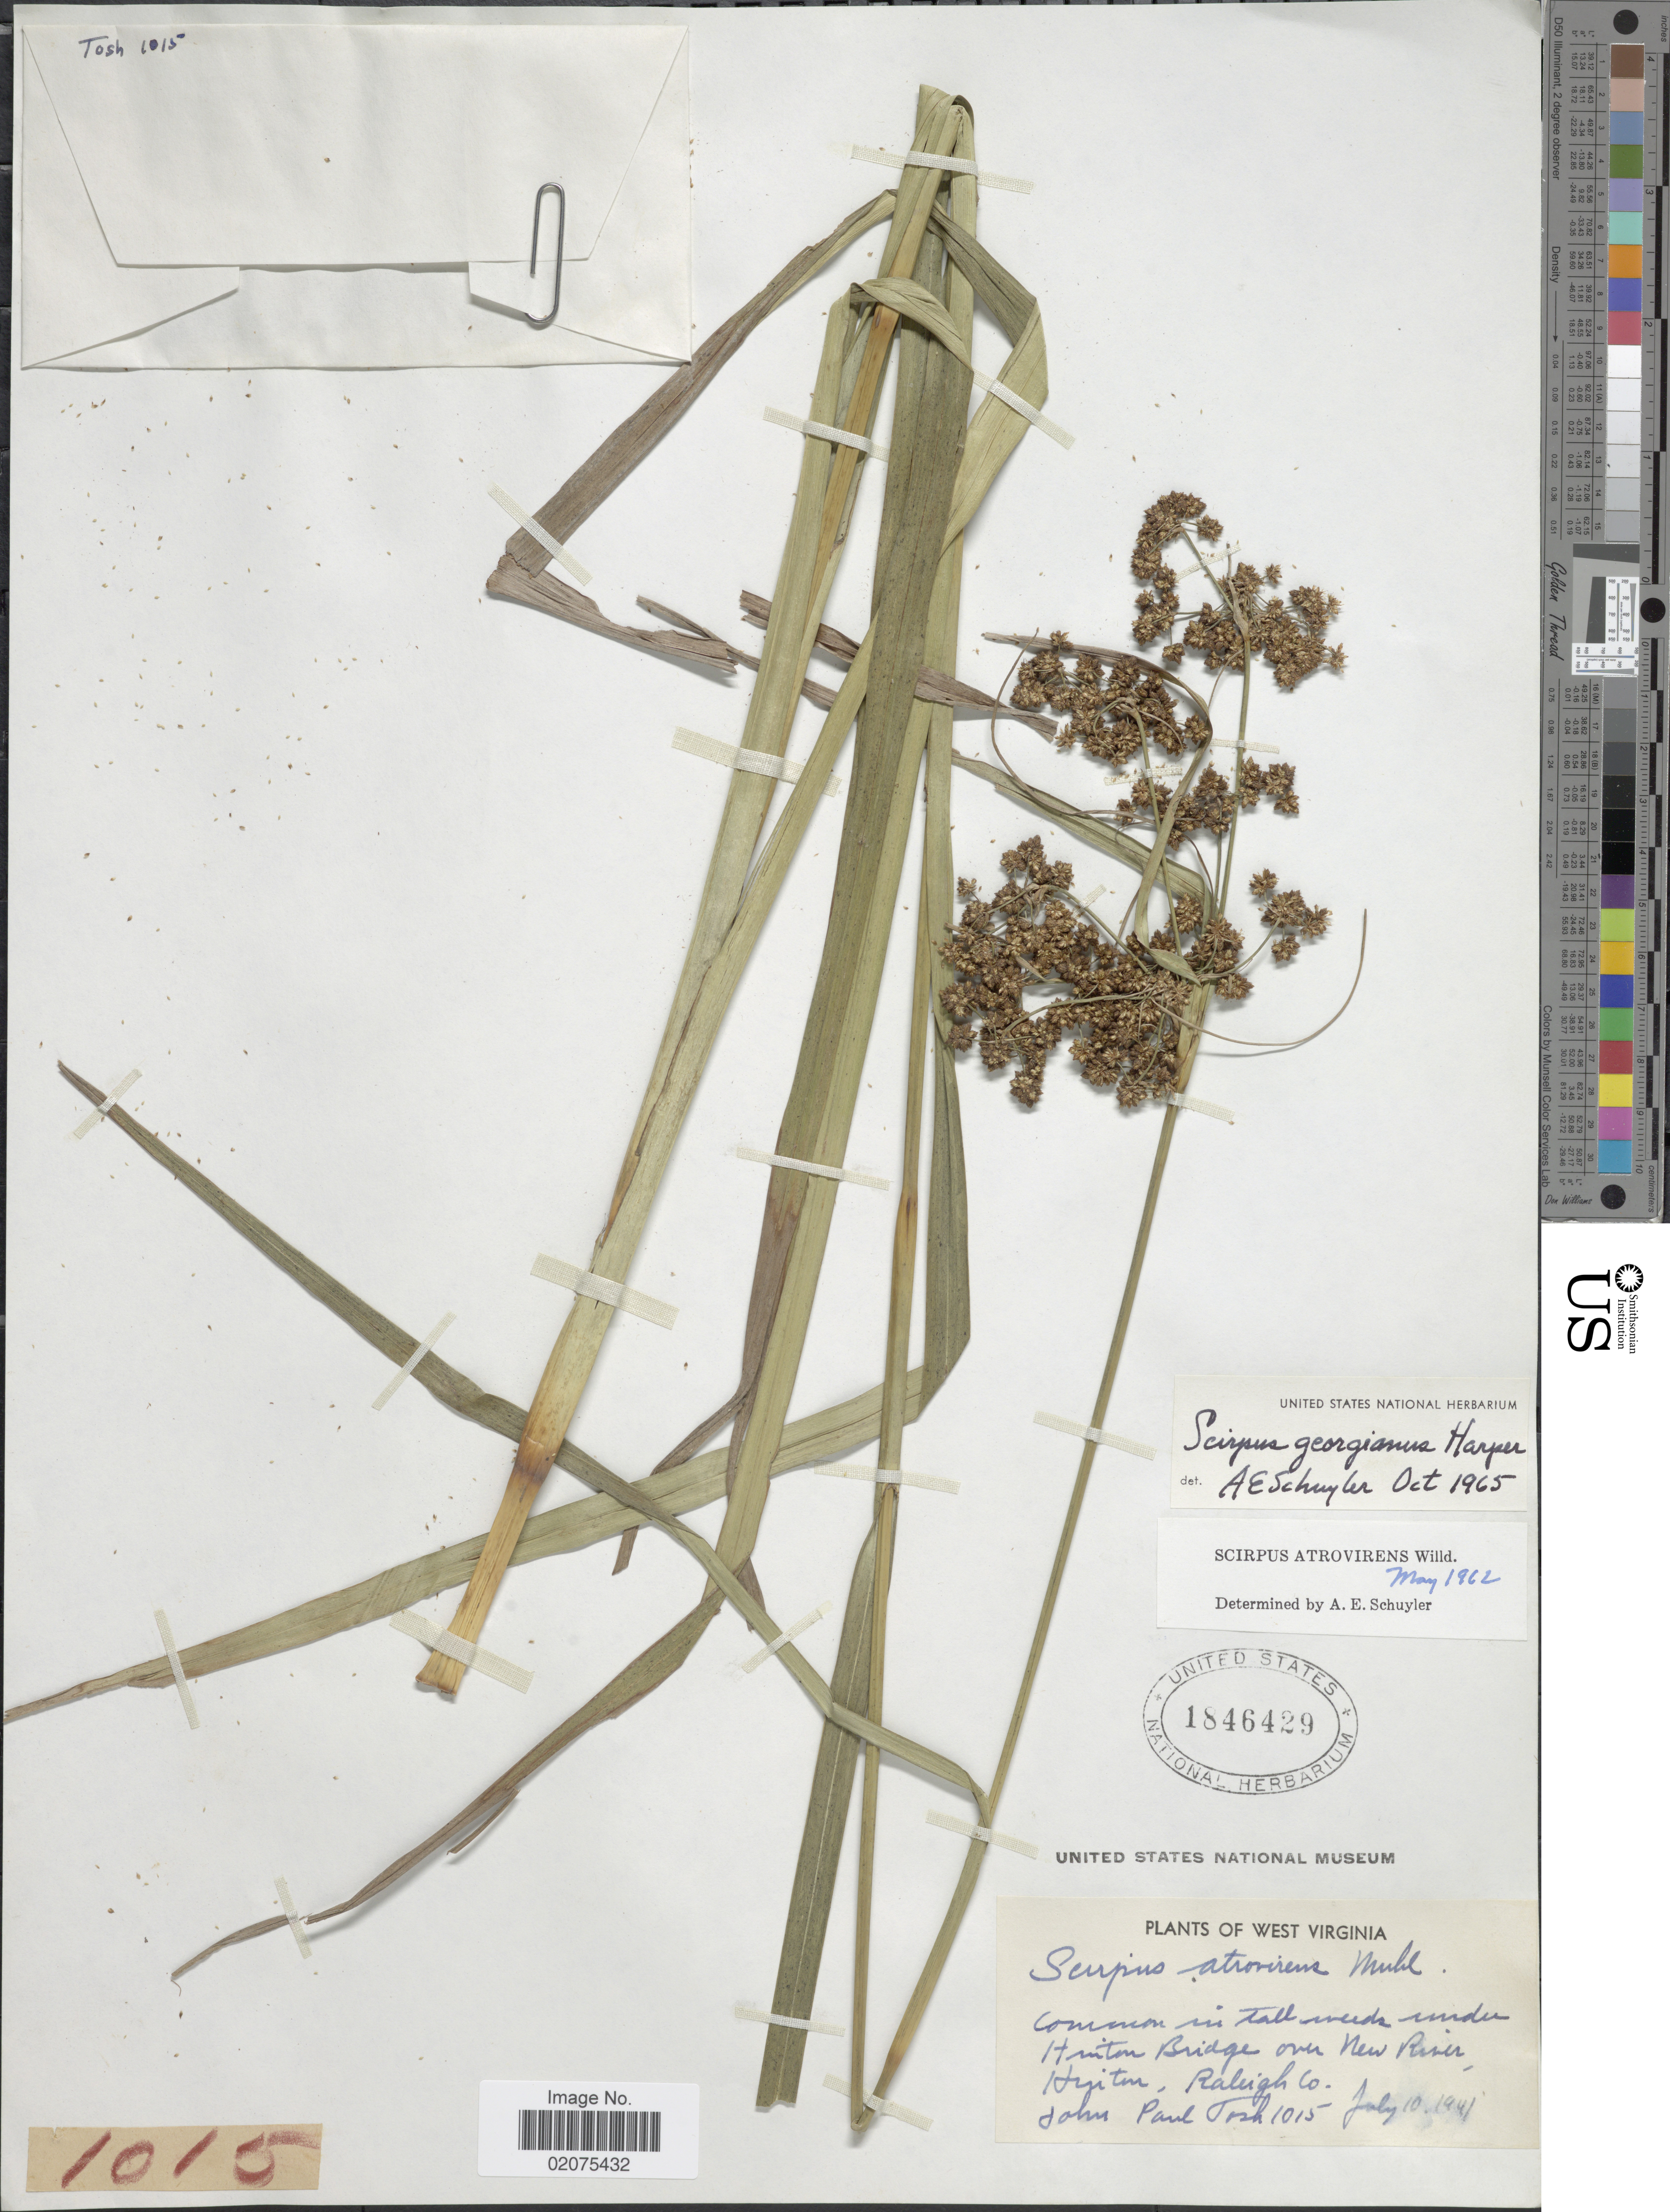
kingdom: Plantae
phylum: Tracheophyta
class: Liliopsida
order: Poales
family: Cyperaceae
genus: Scirpus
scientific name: Scirpus georgianus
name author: R.M. Harper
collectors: J. Tosh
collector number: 1015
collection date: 1941-07-10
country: United States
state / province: West Virginia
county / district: Raleigh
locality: Hinton Bridge over New River, Hinton, Raleigh Co.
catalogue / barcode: US 1846429